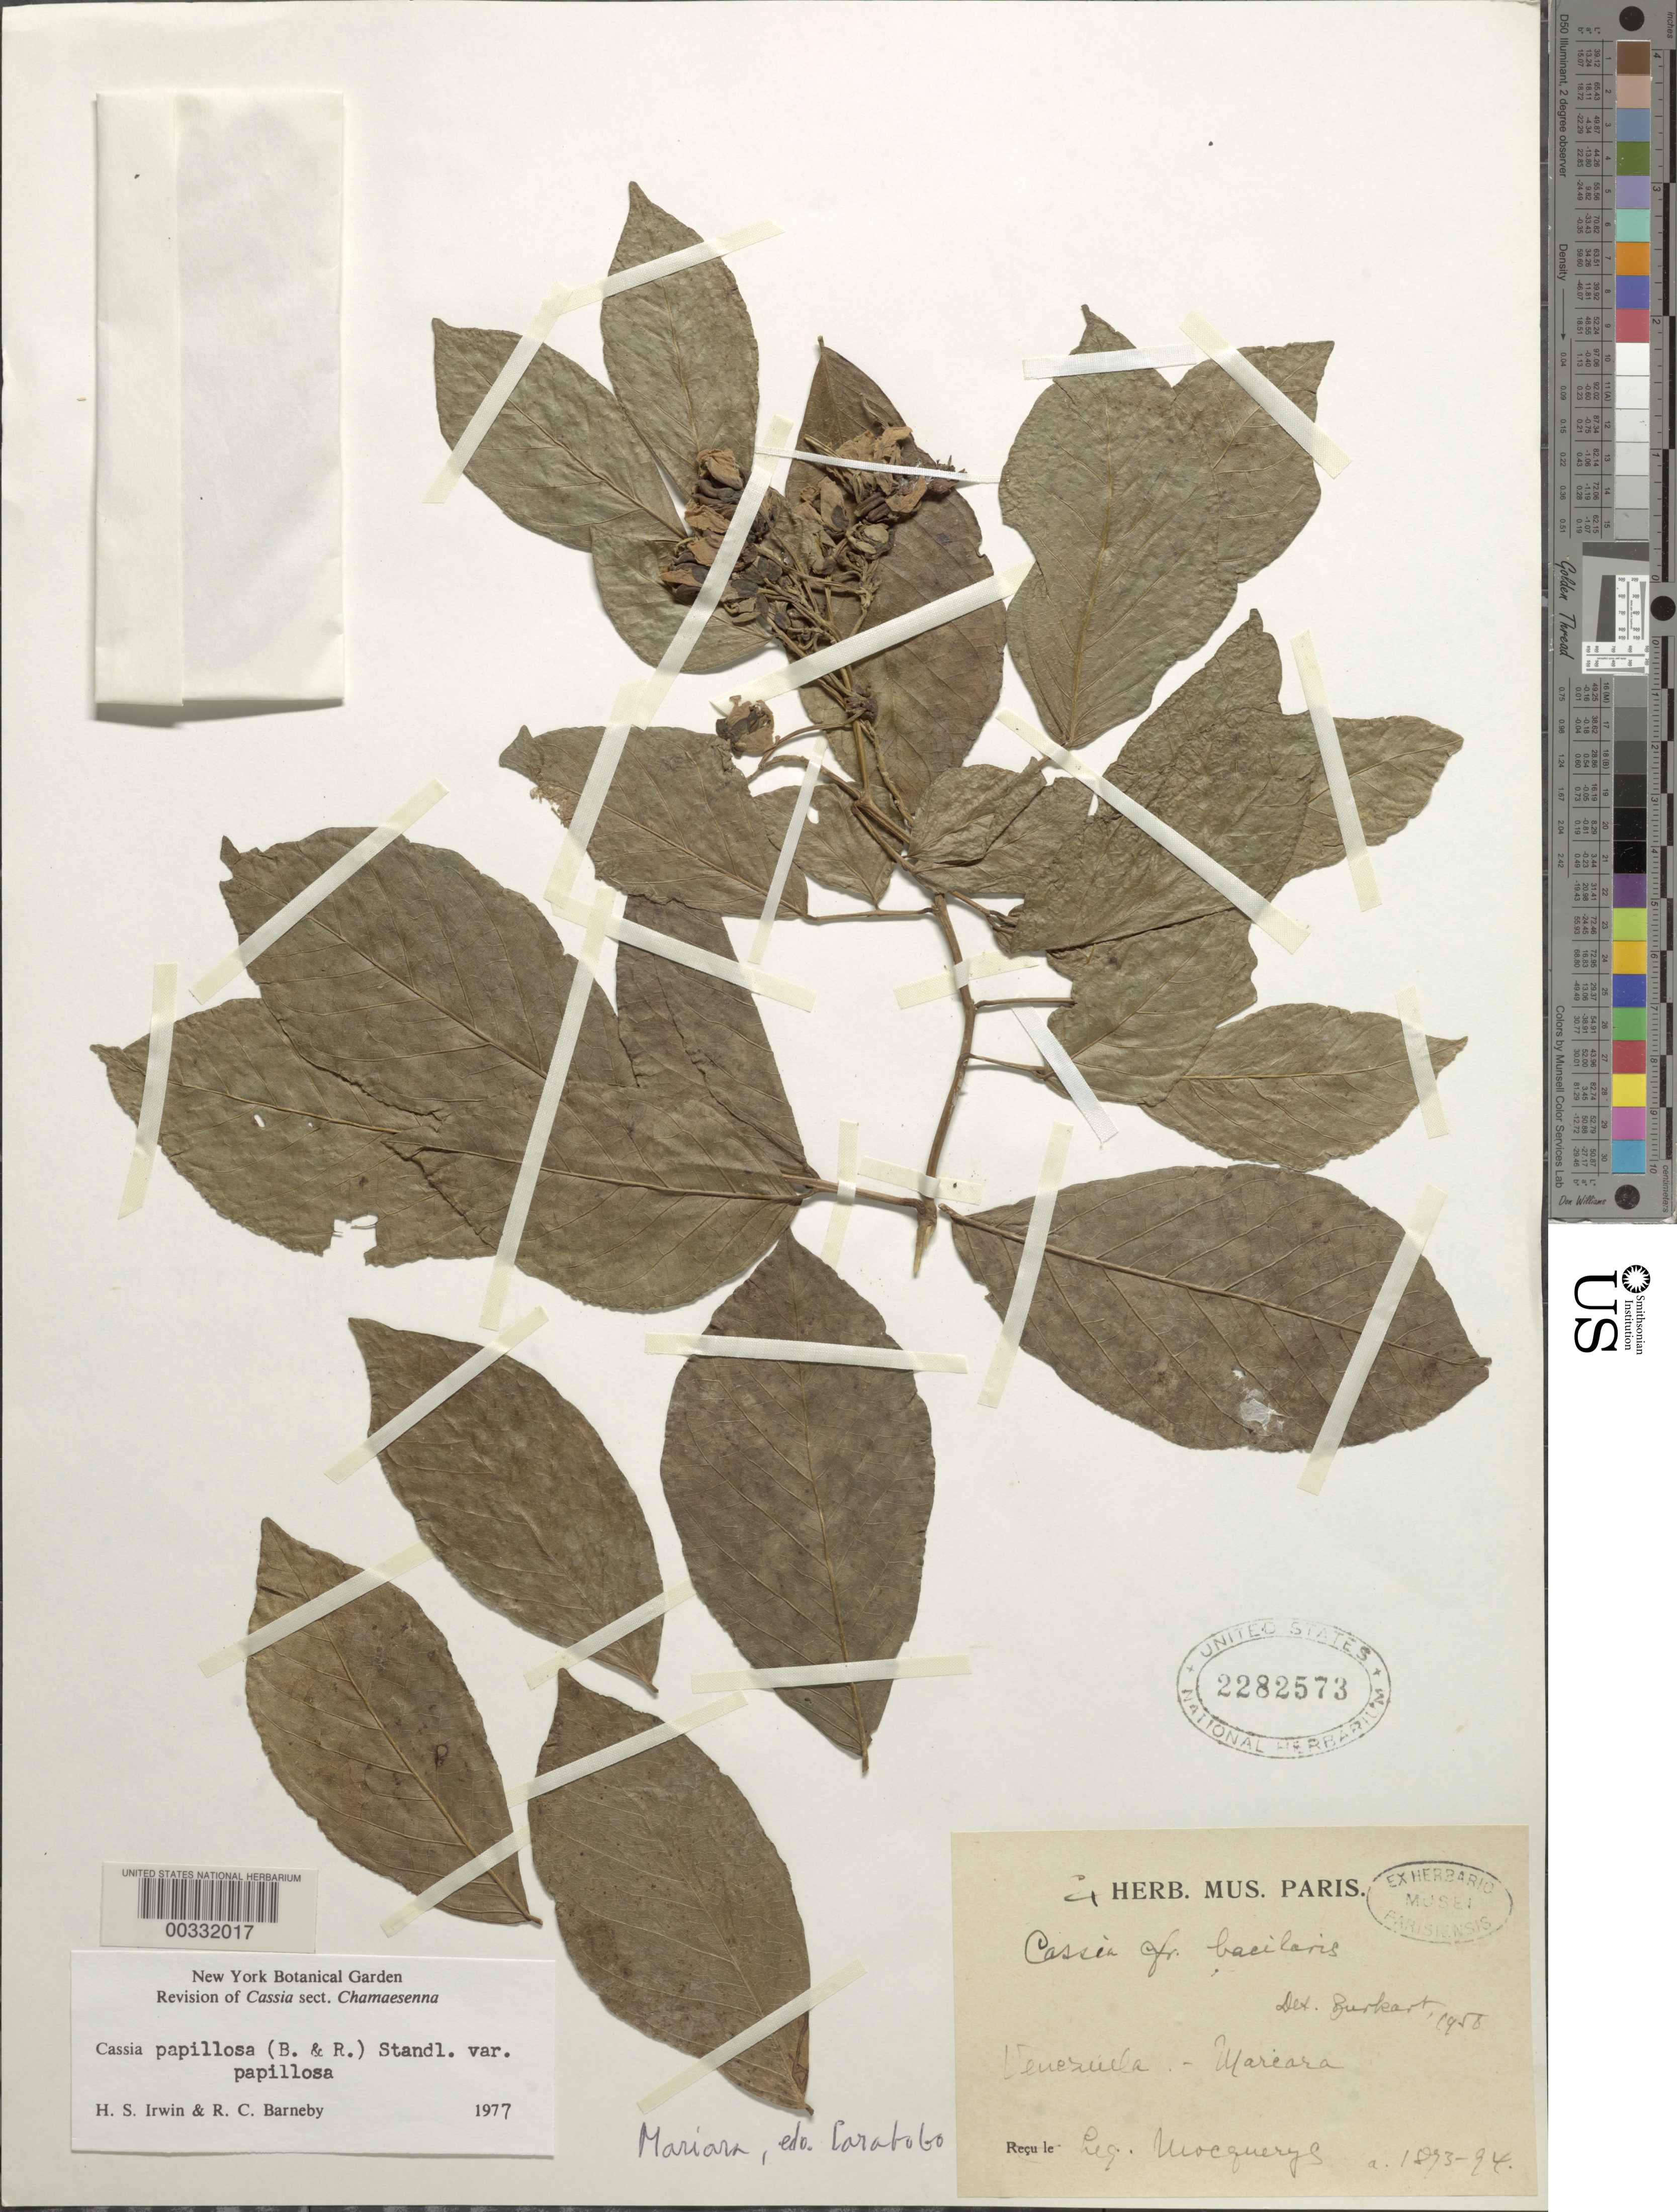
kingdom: Plantae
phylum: Tracheophyta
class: Magnoliopsida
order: Fabales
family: Fabaceae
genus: Senna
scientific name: Senna papillosa var. papillosa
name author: (Britton & Rose) H.S. Irwin & Barneby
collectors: A. Mocquerys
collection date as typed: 1893 to -- -- 1894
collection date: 1893/1894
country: Venezuela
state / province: Carabobo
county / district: Diego Ibarra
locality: Mariara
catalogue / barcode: US 2282573